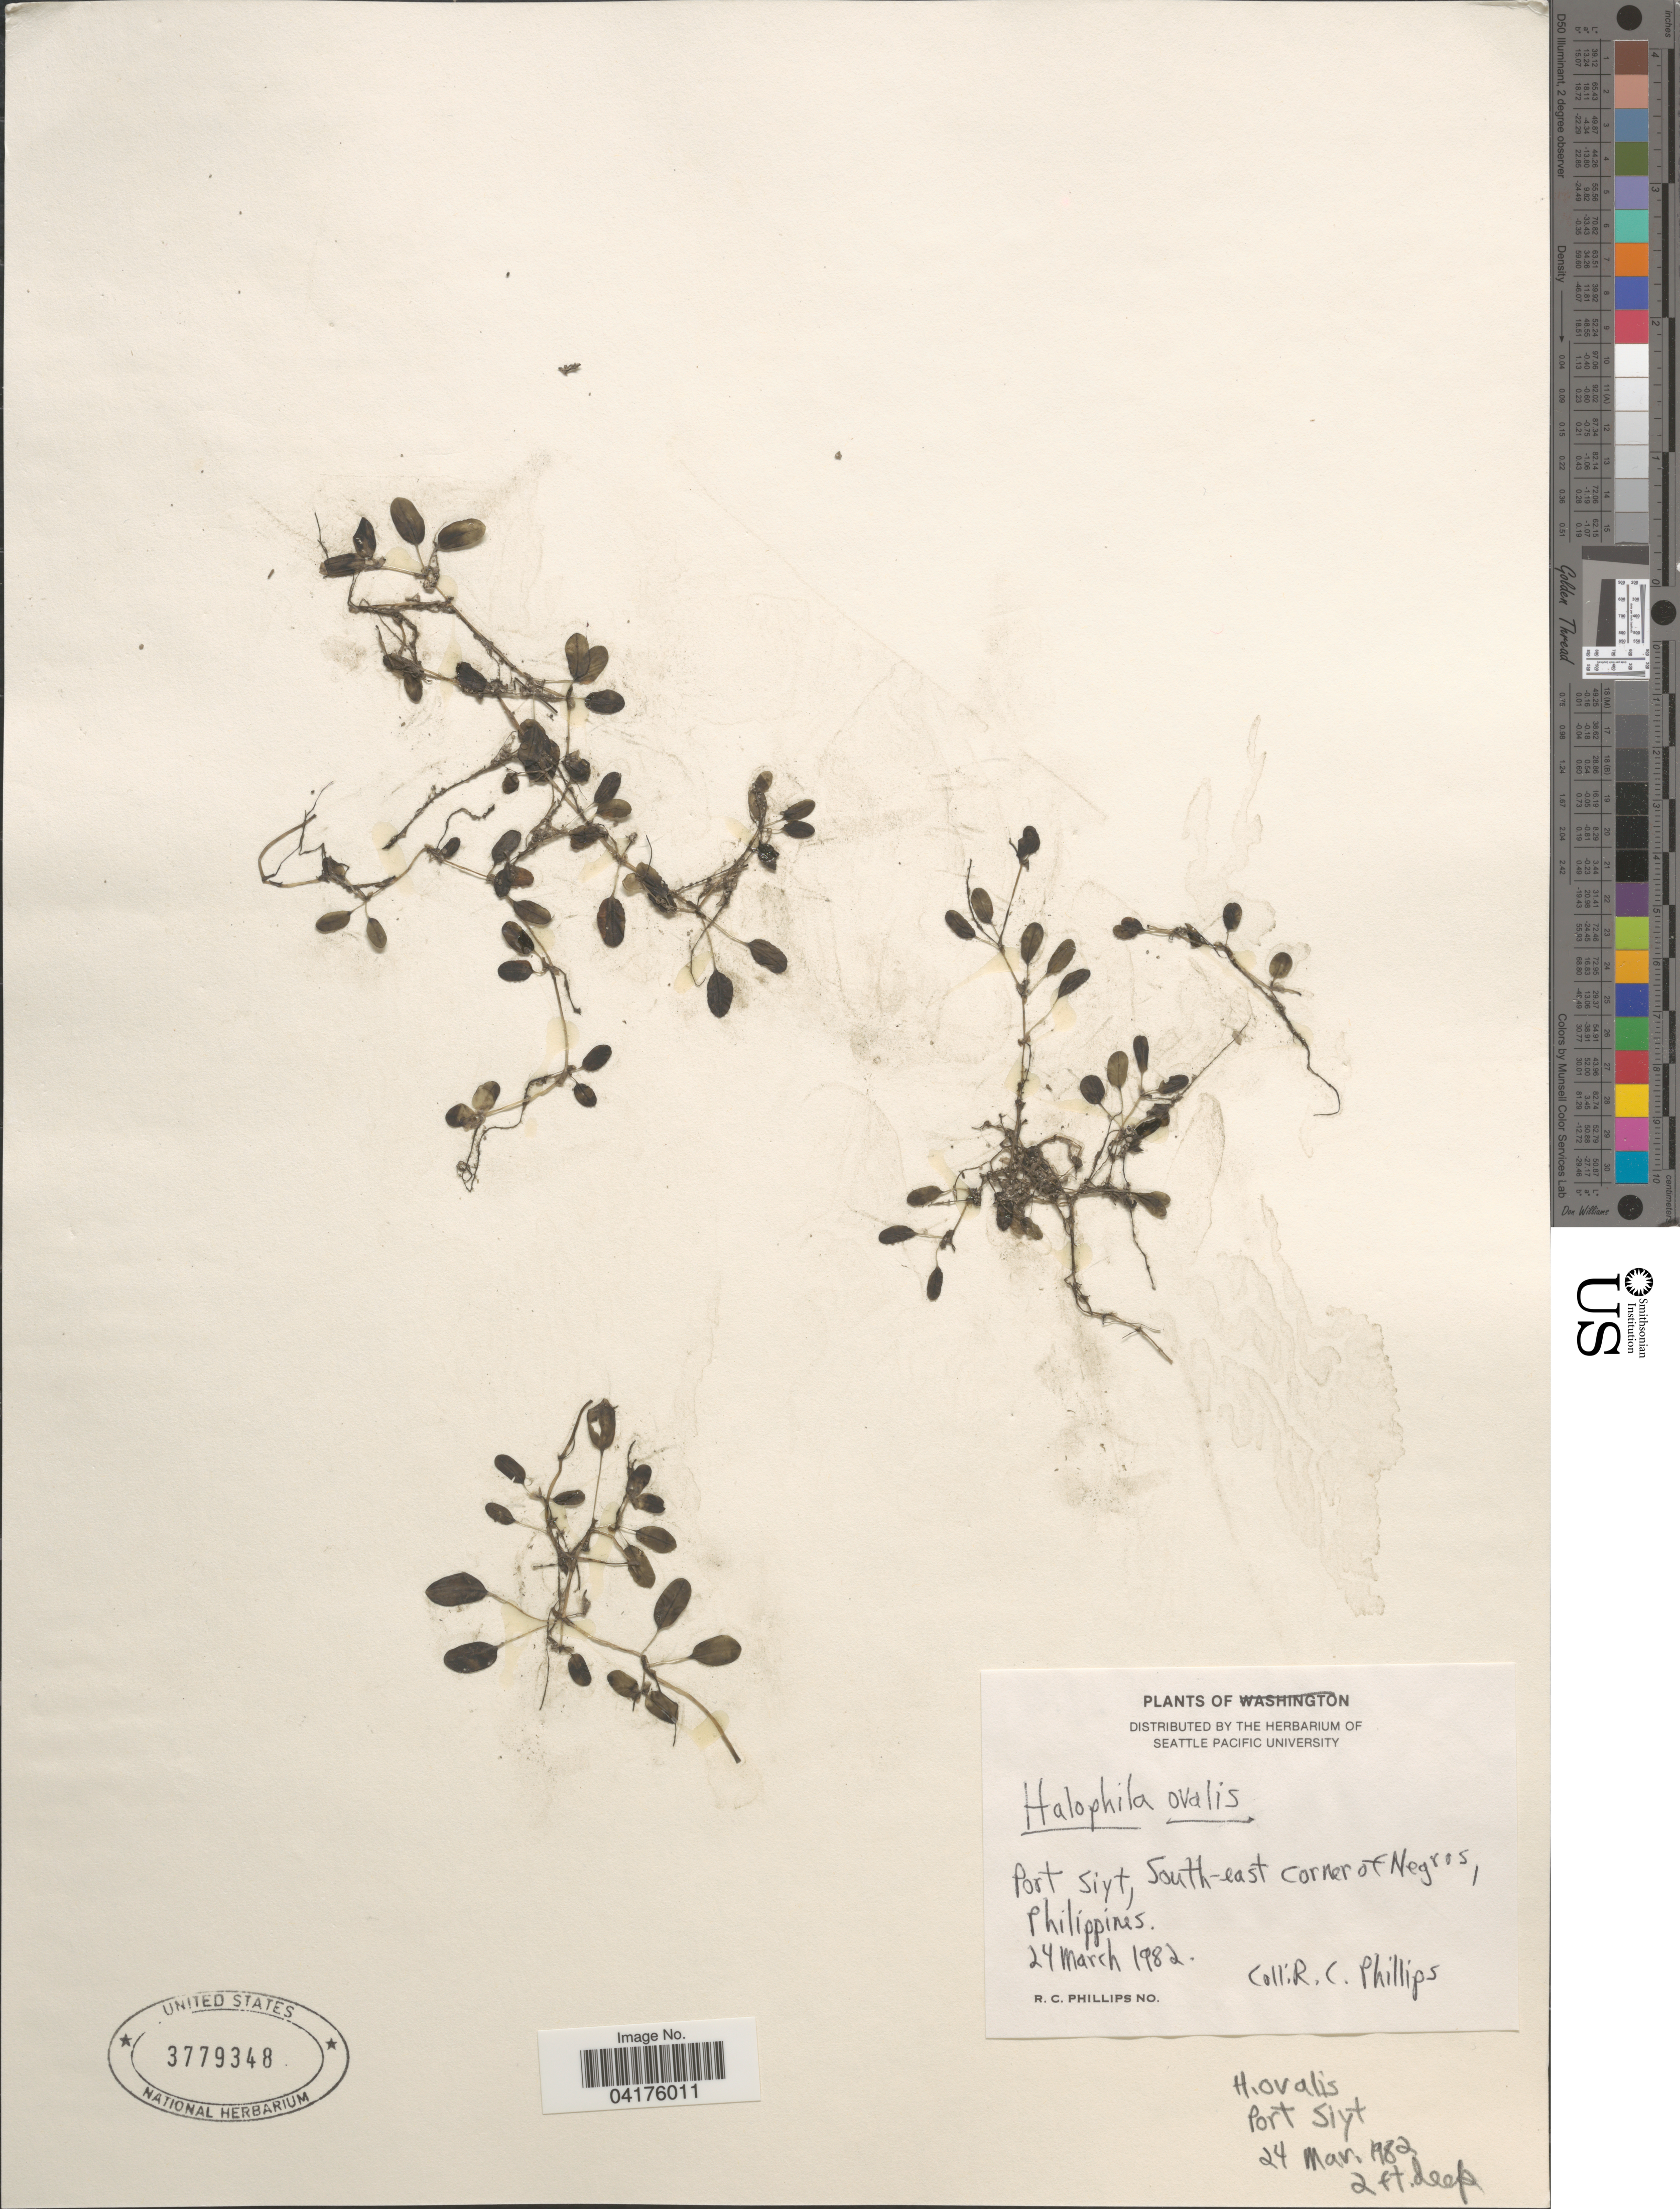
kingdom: Plantae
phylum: Tracheophyta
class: Liliopsida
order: Alismatales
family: Hydrocharitaceae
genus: Halophila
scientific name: Halophila ovalis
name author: (R. Br.) Hook. f.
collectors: R. C. Phillips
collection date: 1982-03-24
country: Philippines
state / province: Central Visayas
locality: Port Siyt, South-east corner of Negros.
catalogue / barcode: US 3779348